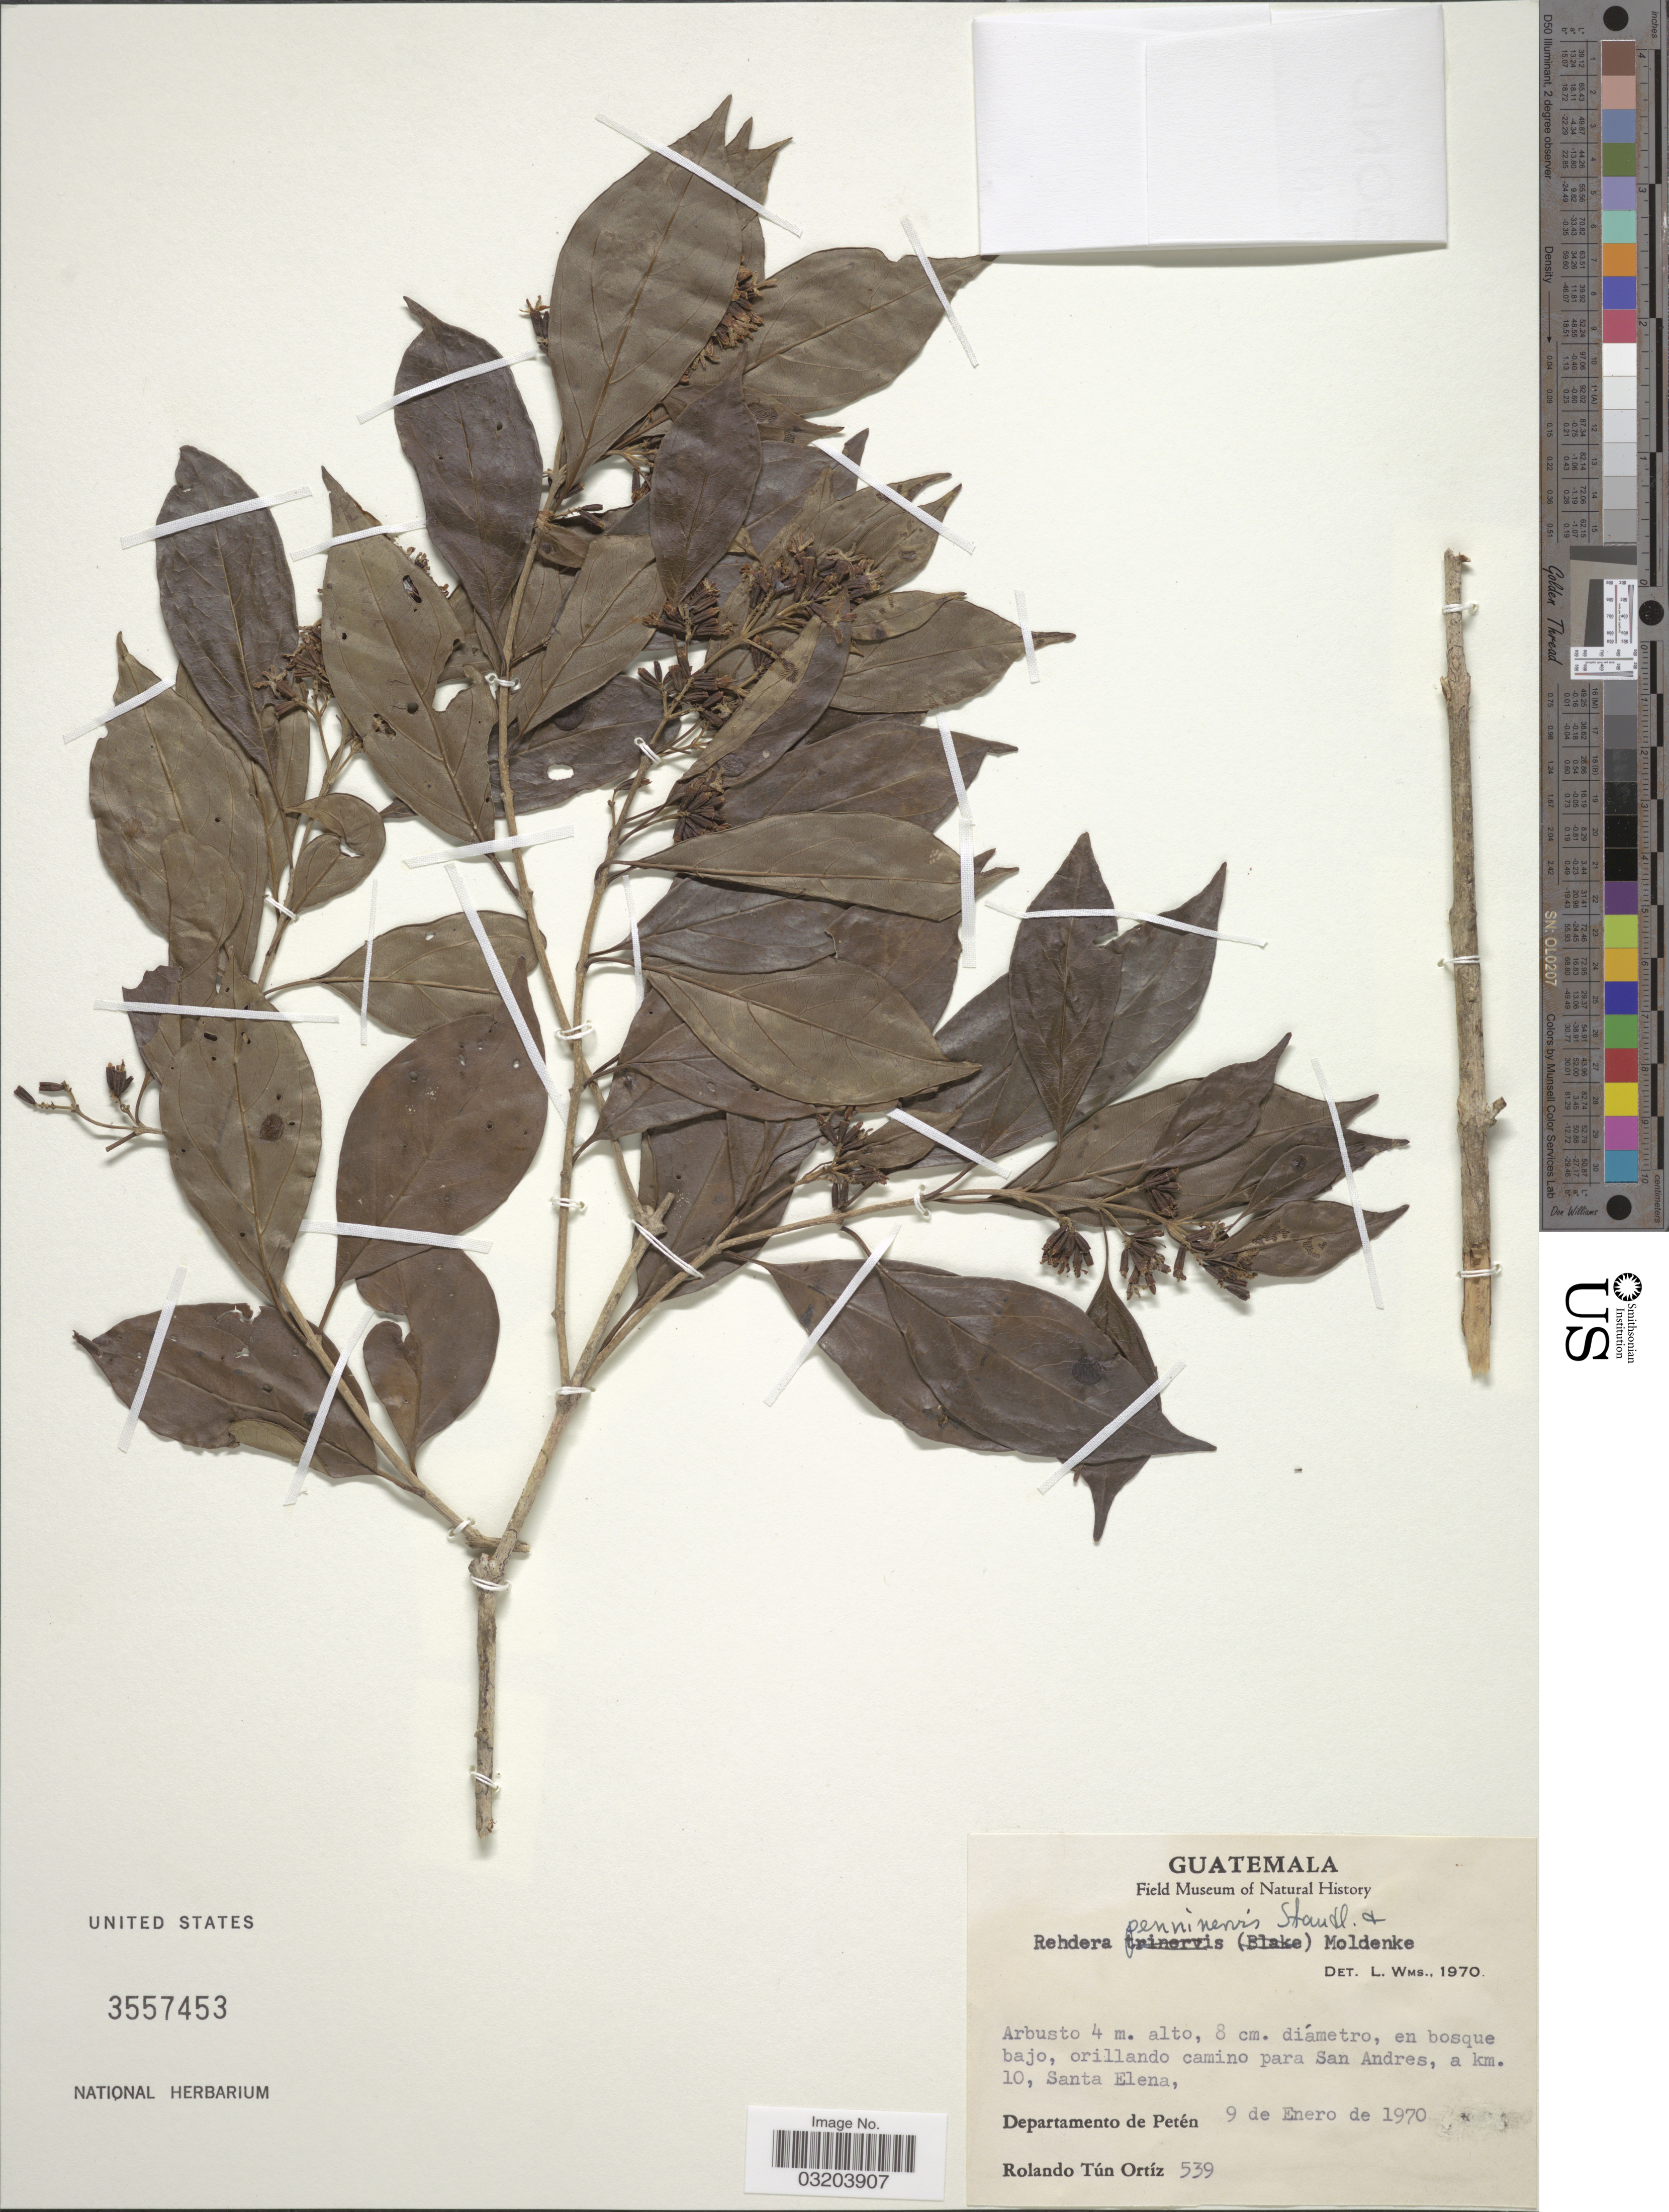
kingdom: Plantae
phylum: Tracheophyta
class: Magnoliopsida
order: Lamiales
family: Verbenaceae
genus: Rehdera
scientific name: Rehdera penninervia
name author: Standl. & Moldenke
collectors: R. T. Ortíz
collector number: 539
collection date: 1970-01-09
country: Guatemala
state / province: El Petén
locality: Orillando camino para San Andres, a km. 10, Santa Elena, Departamento de Petén.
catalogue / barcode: US 3557453